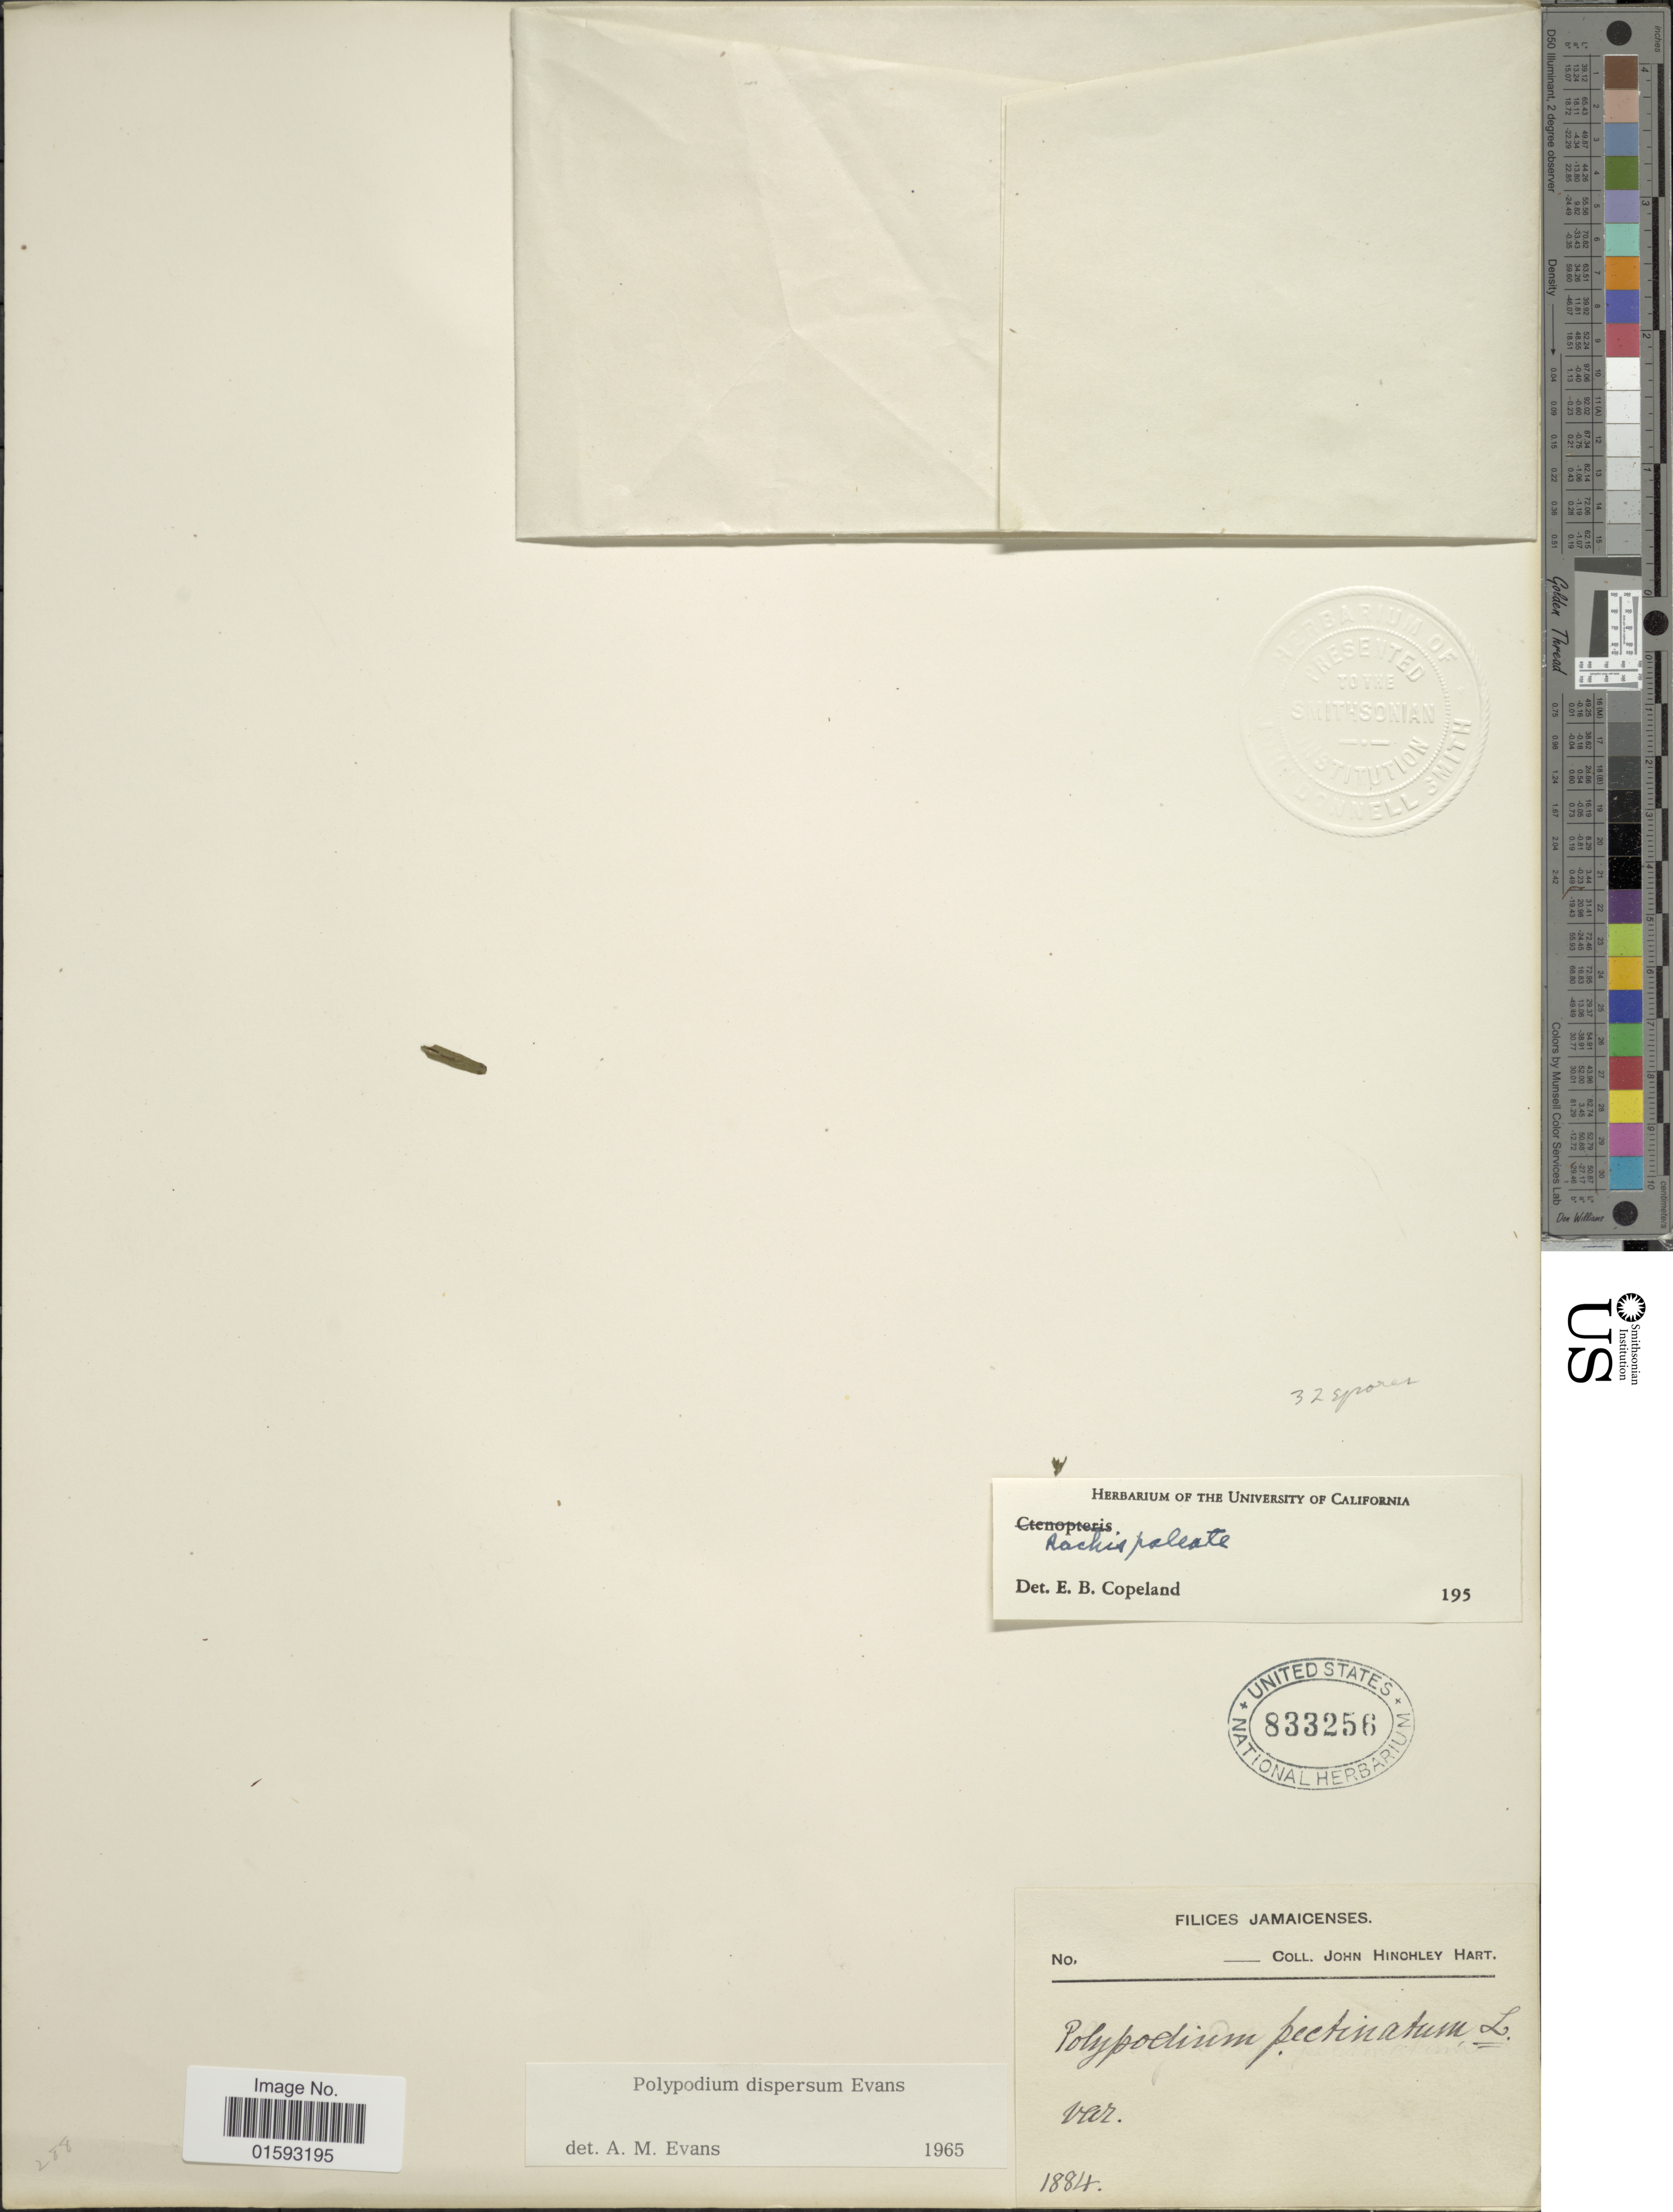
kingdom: Plantae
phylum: Tracheophyta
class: Polypodiopsida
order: Polypodiales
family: Polypodiaceae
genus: Pecluma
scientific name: Pecluma dispersa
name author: (A.M. Evans) M.G. Price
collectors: J. H. Hart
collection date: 1884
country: Jamaica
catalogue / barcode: US 833256